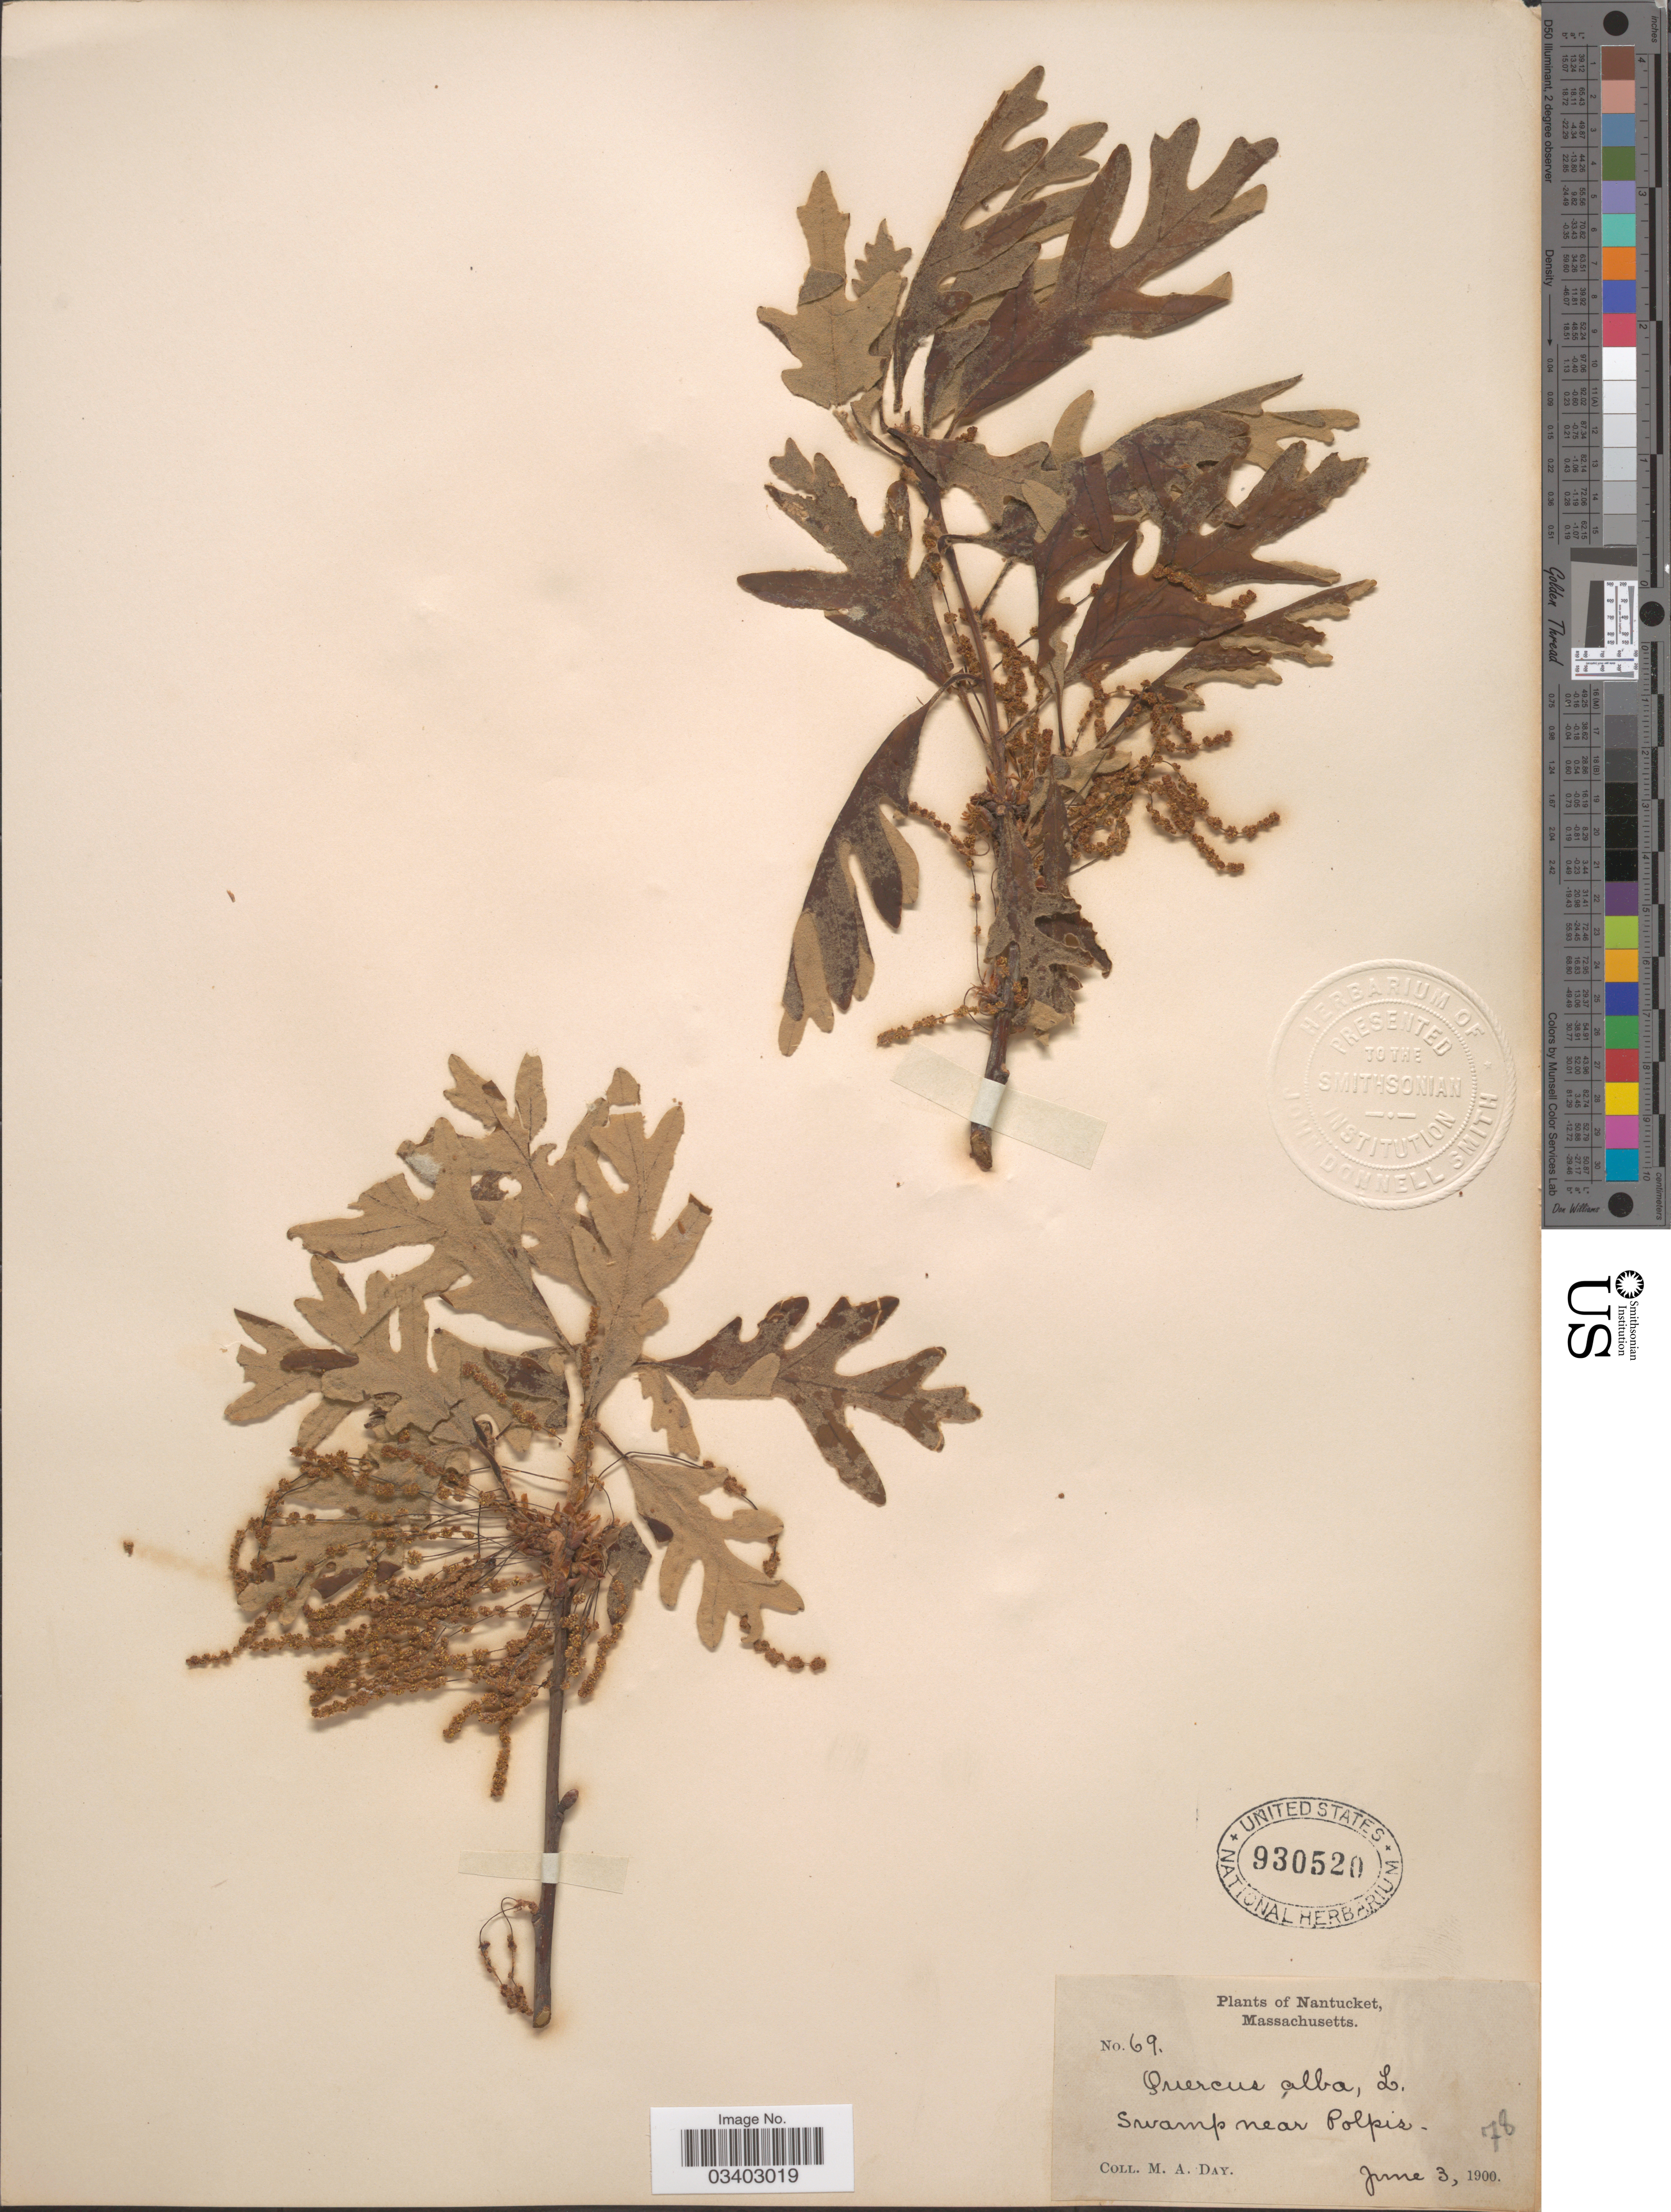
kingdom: Plantae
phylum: Tracheophyta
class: Magnoliopsida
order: Fagales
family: Fagaceae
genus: Quercus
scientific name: Quercus alba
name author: L.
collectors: M. Day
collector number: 69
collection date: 1900-06-03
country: United States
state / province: Massachusetts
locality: Nantucket, Swamp near Polpis.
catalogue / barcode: US 930520